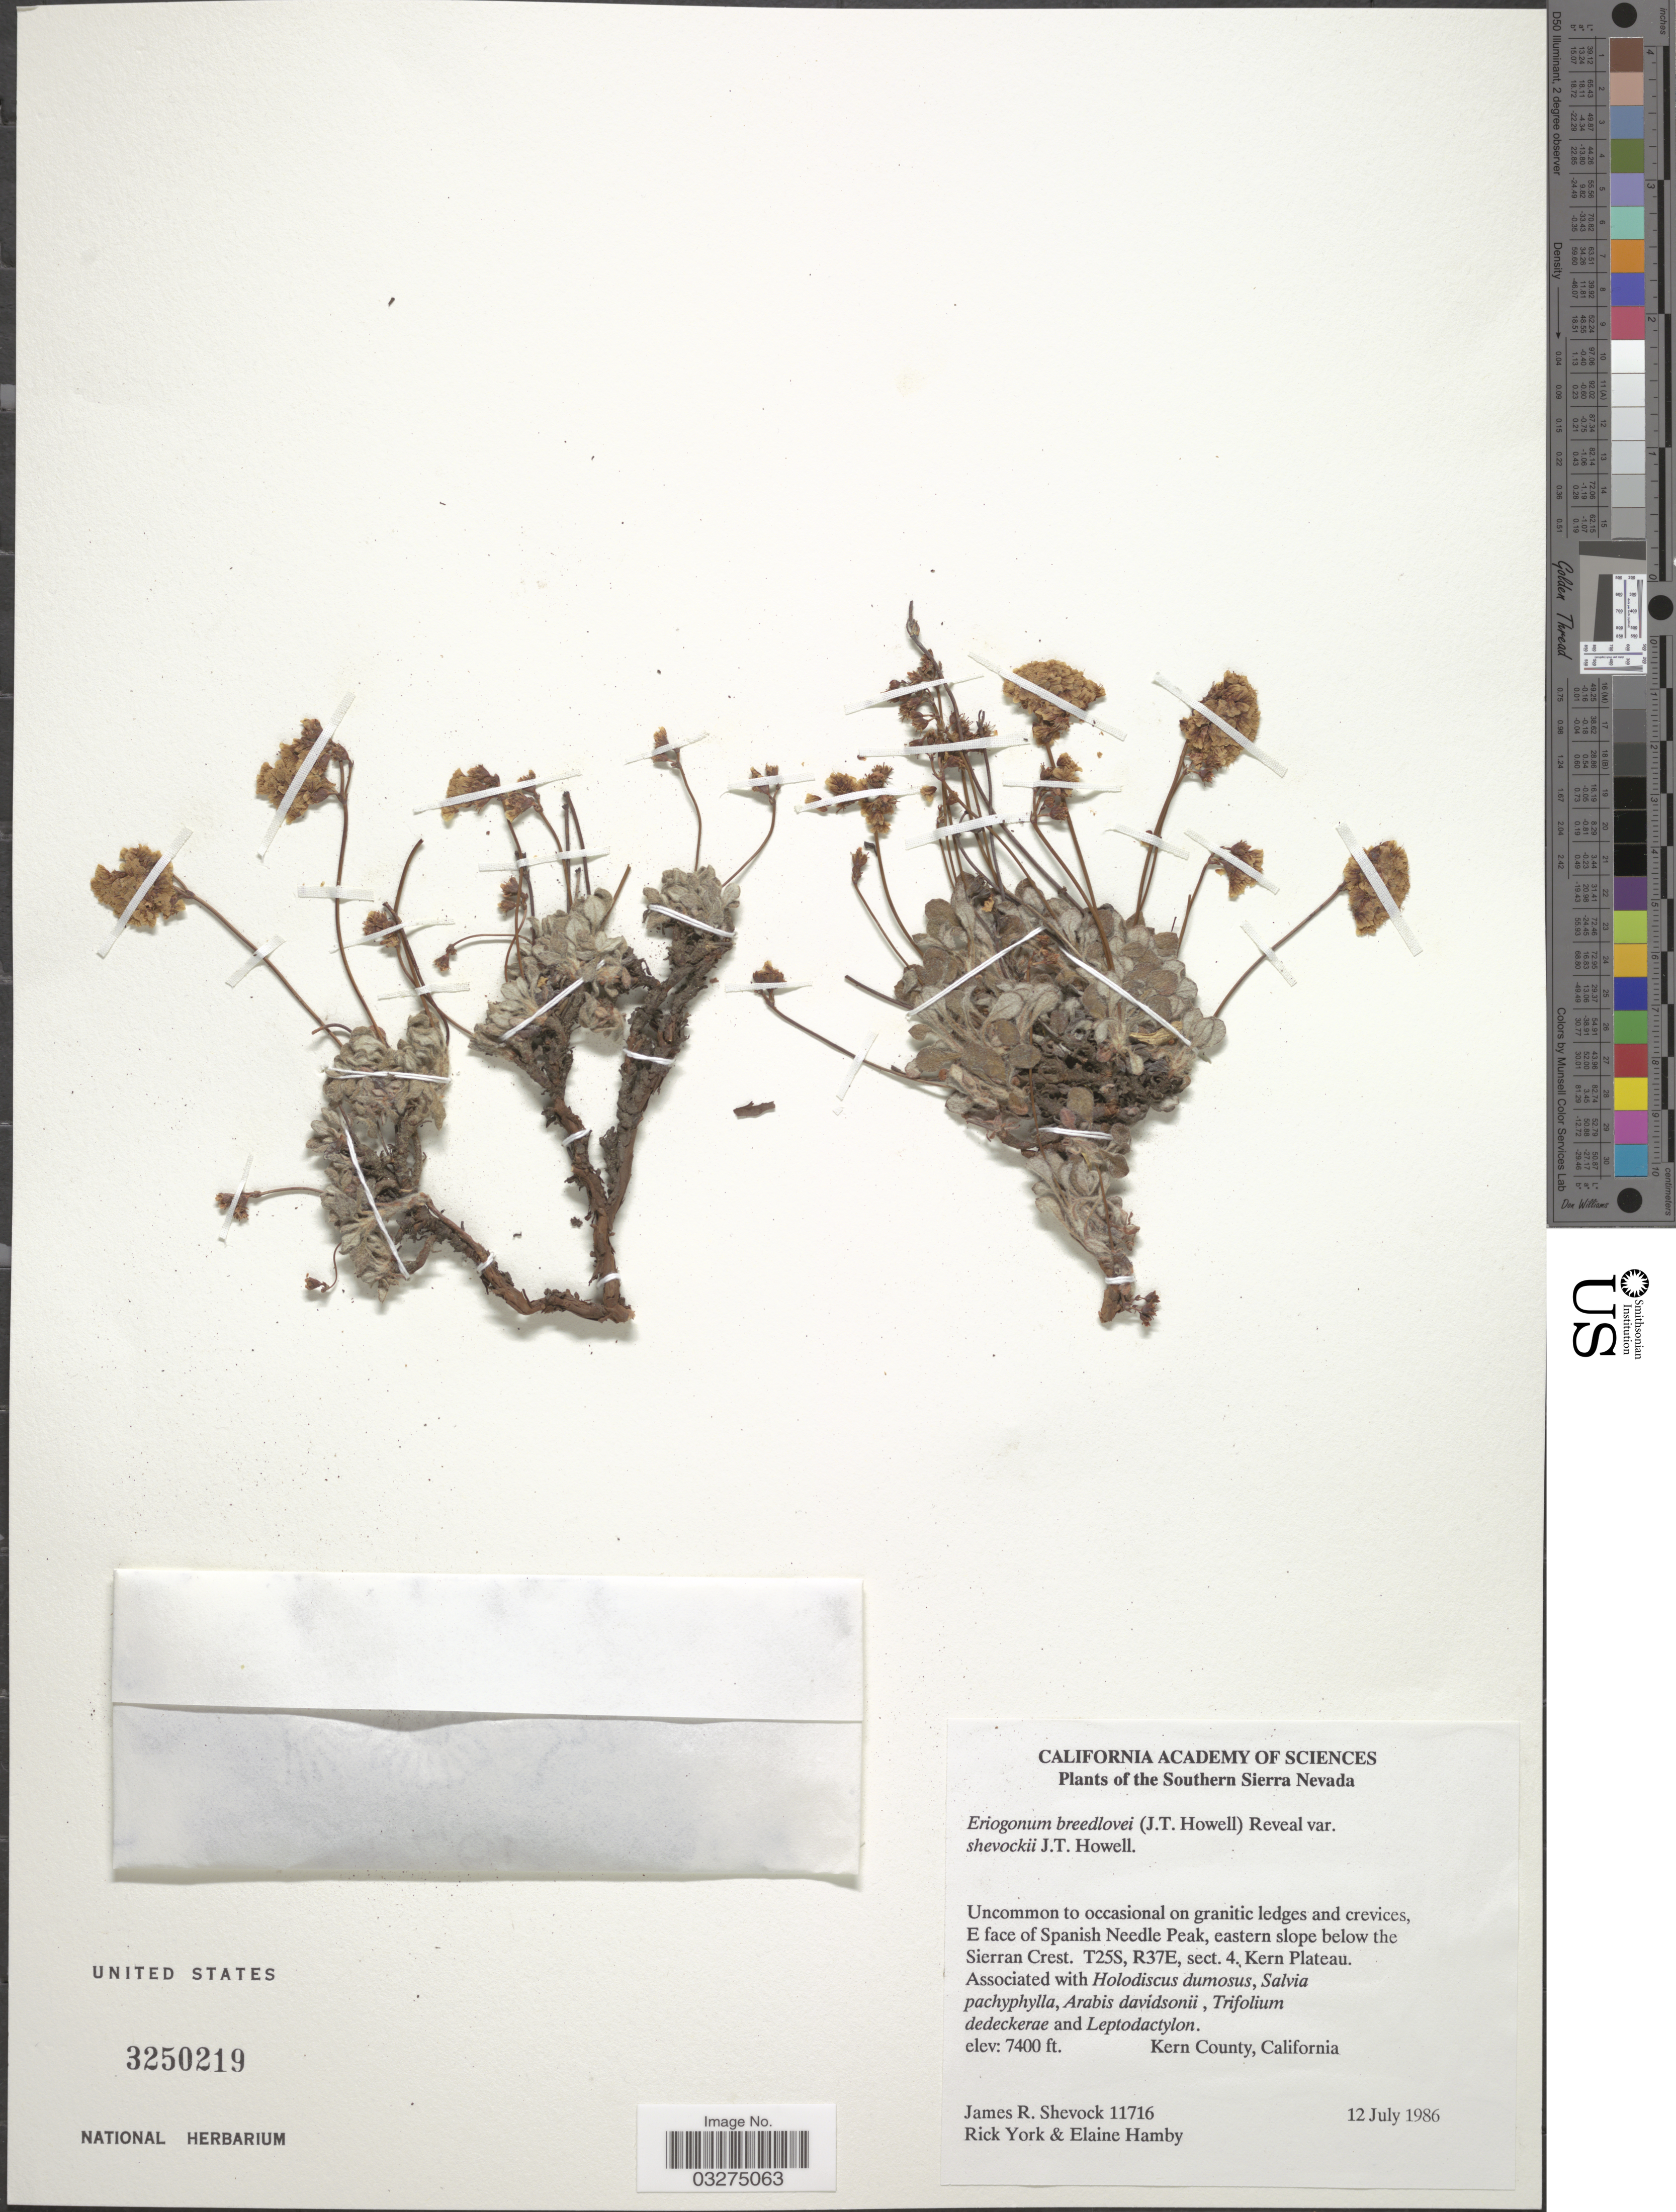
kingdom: Plantae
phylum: Tracheophyta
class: Magnoliopsida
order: Caryophyllales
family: Polygonaceae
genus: Eriogonum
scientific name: Eriogonum breedlovei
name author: (J.T. Howell) Reveal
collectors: J. R. Shevock, R. York & E. Hamby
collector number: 11716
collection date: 1986-07-12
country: United States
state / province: California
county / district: Kern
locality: Southern Sierra Nevada. E face of Spanish Needle Peak, eastern slope below the Sierran Crest. T25S, R37E, sect. 4. Kern Plateau. Kern County.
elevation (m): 2256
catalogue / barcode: US 3250219